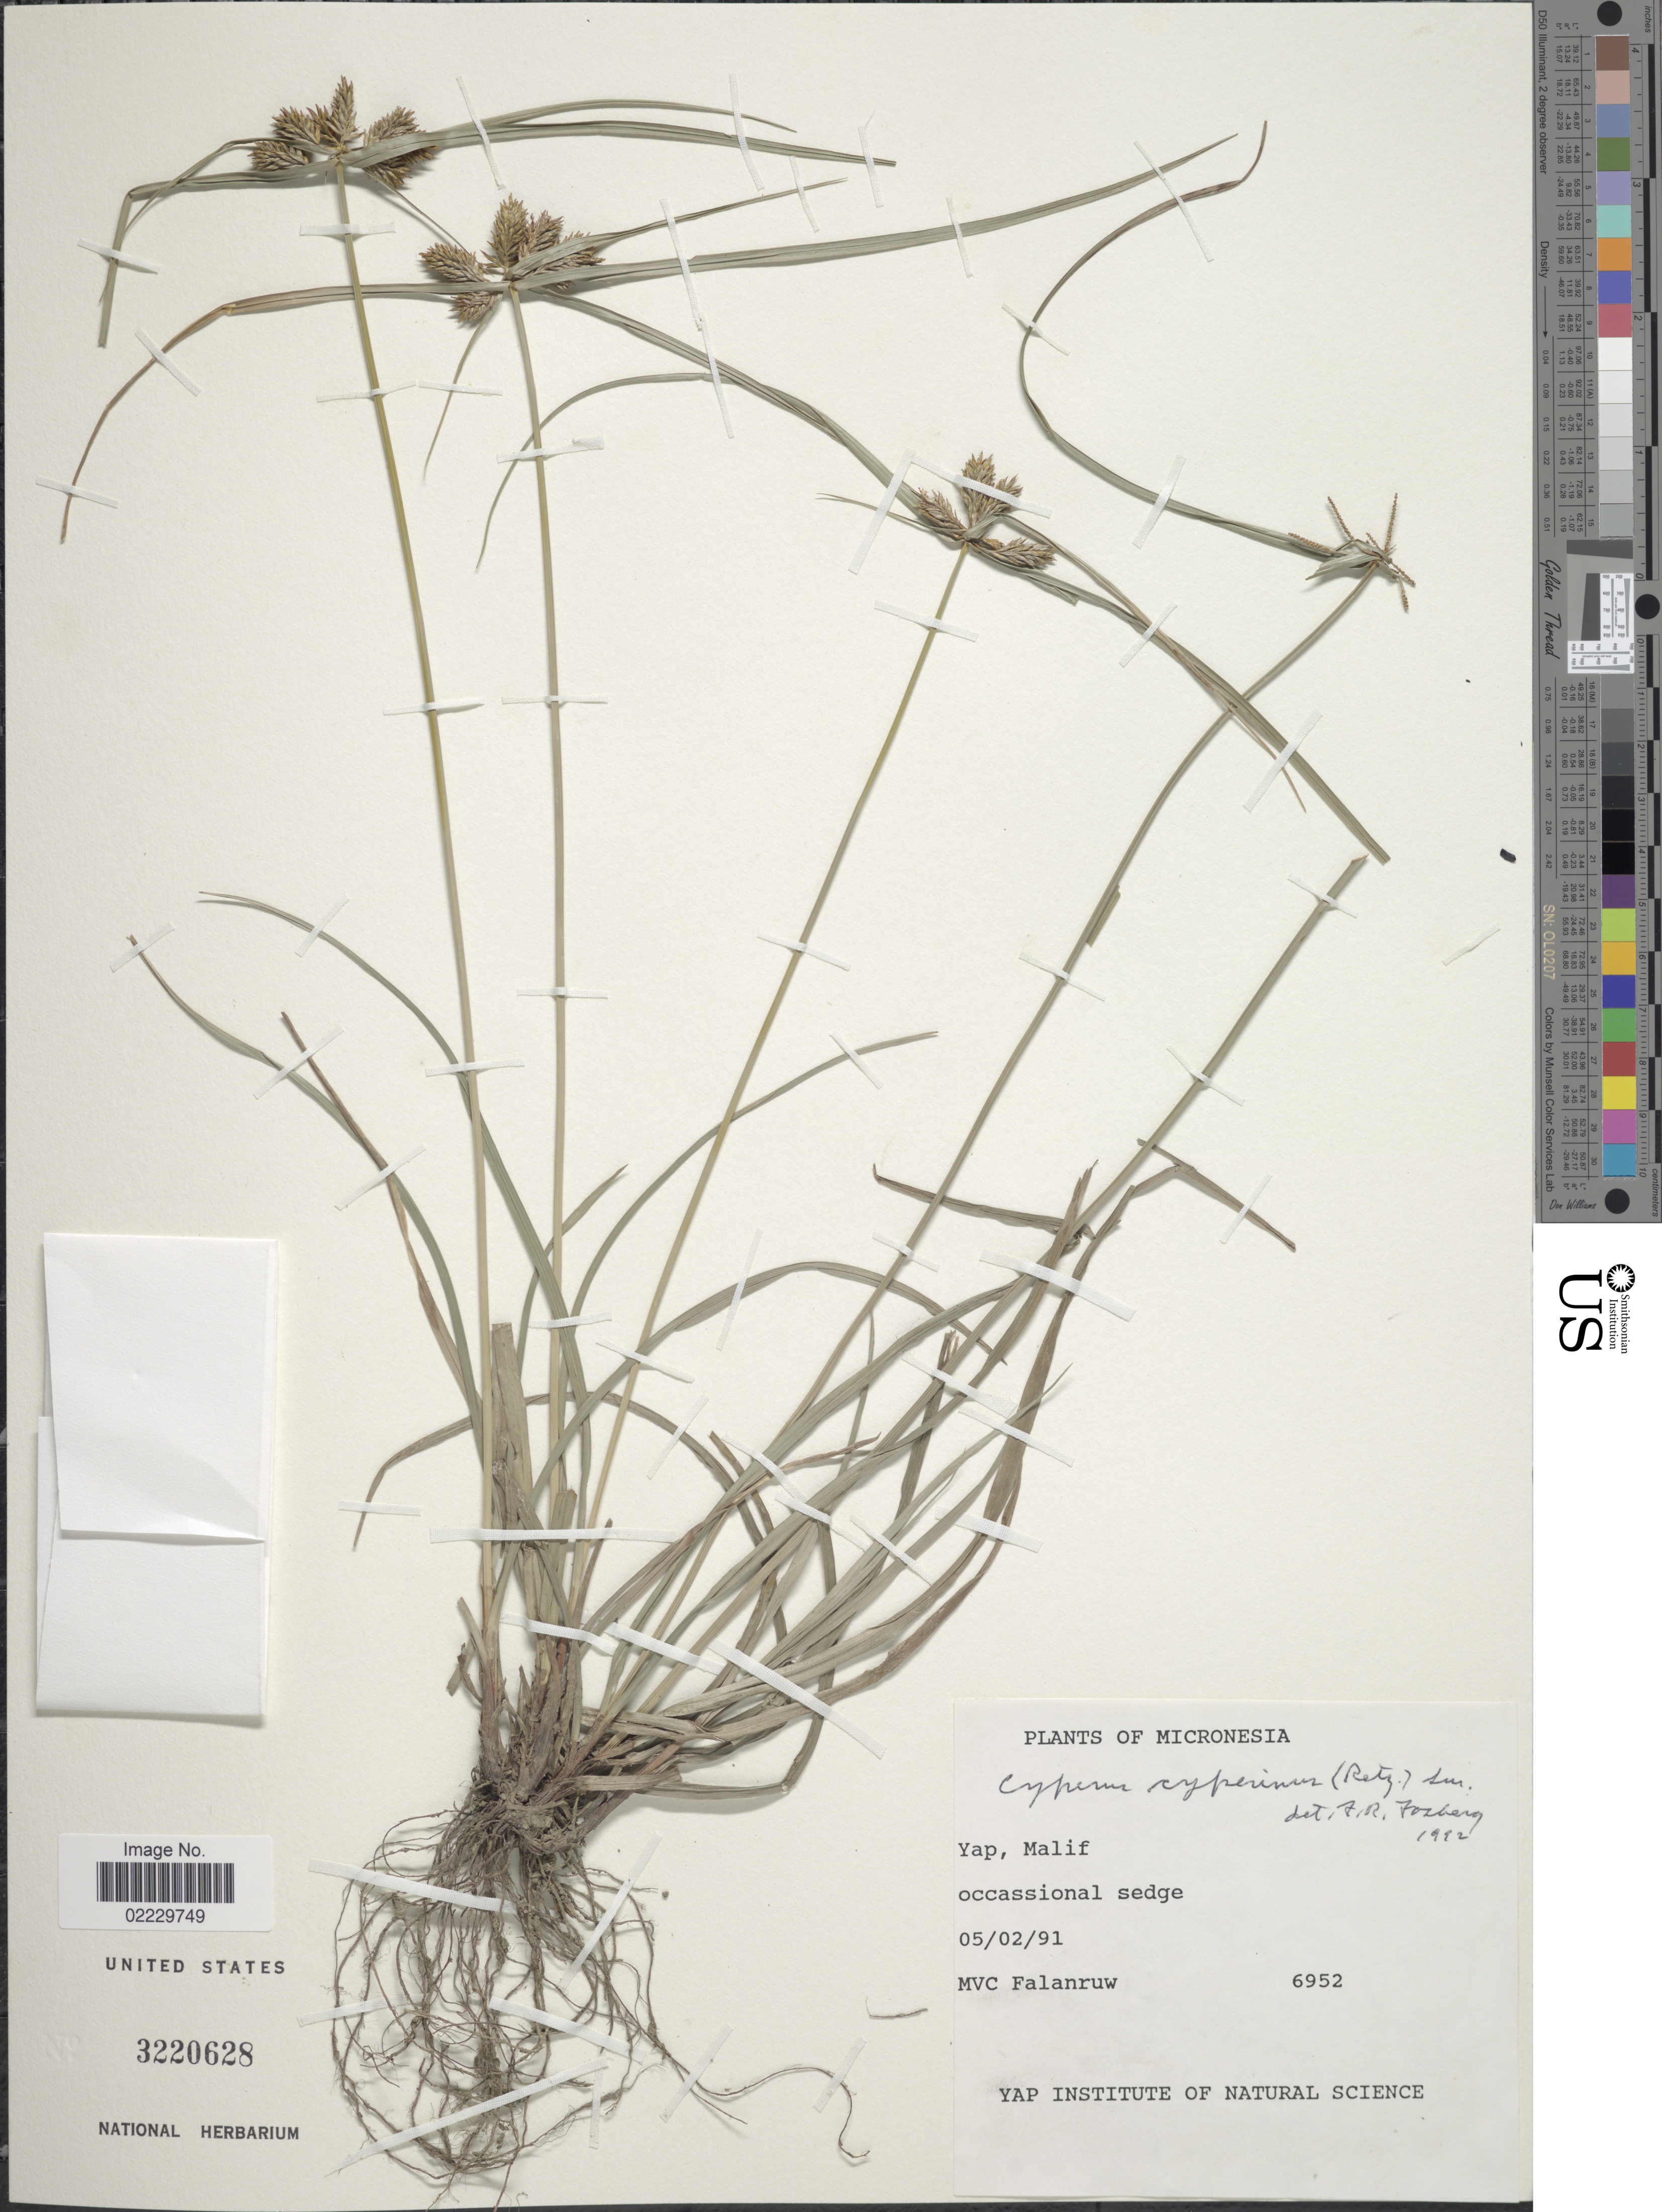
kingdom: Plantae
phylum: Tracheophyta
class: Liliopsida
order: Poales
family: Cyperaceae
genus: Cyperus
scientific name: Cyperus cyperinus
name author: (Retz.) Valck. Sur.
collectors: M. V. Falanruw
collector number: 6952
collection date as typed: Transcribed d/m/y: 5/2/91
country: Micronesia, Federated States of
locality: Micronesia, Yap, Malif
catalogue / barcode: US 3220628